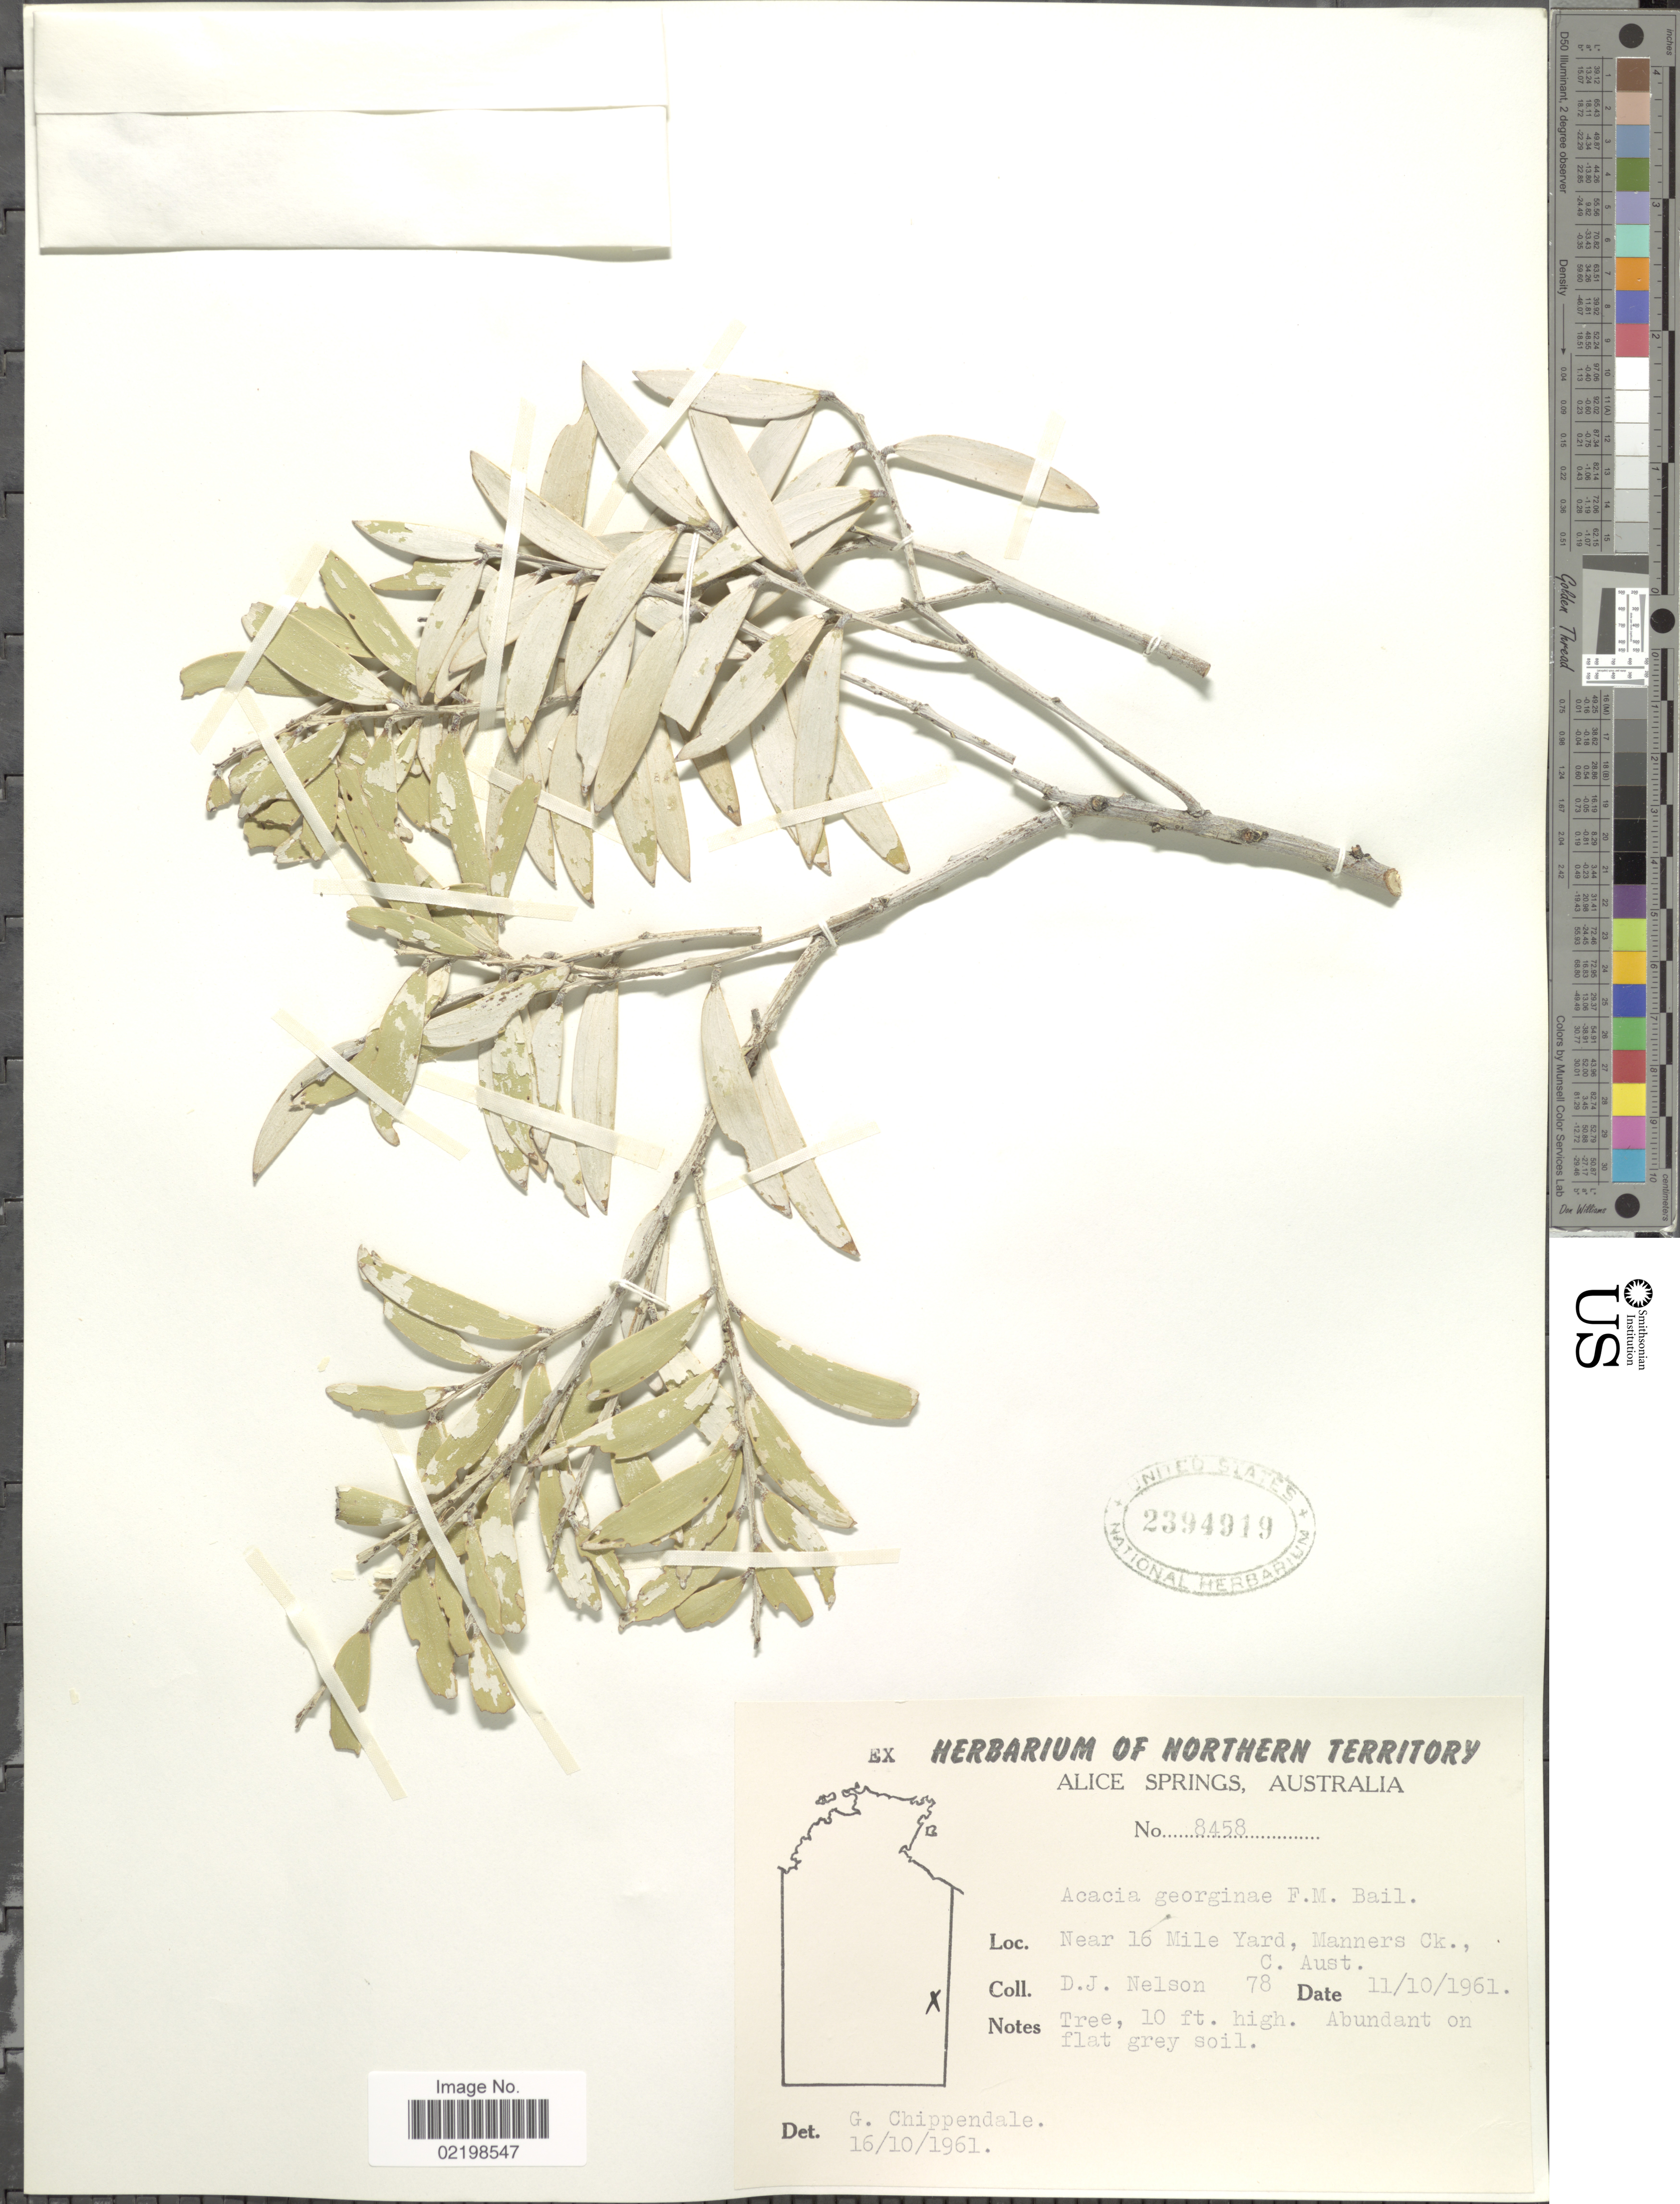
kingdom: Plantae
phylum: Tracheophyta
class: Magnoliopsida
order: Fabales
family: Fabaceae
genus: Acacia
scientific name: Acacia georginae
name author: F.M. Bailey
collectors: D. J. Nelson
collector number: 78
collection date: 1961-10-11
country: Australia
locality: Near 16 mile Yard, Manners Ck., C. Aust.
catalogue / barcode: US 2394919